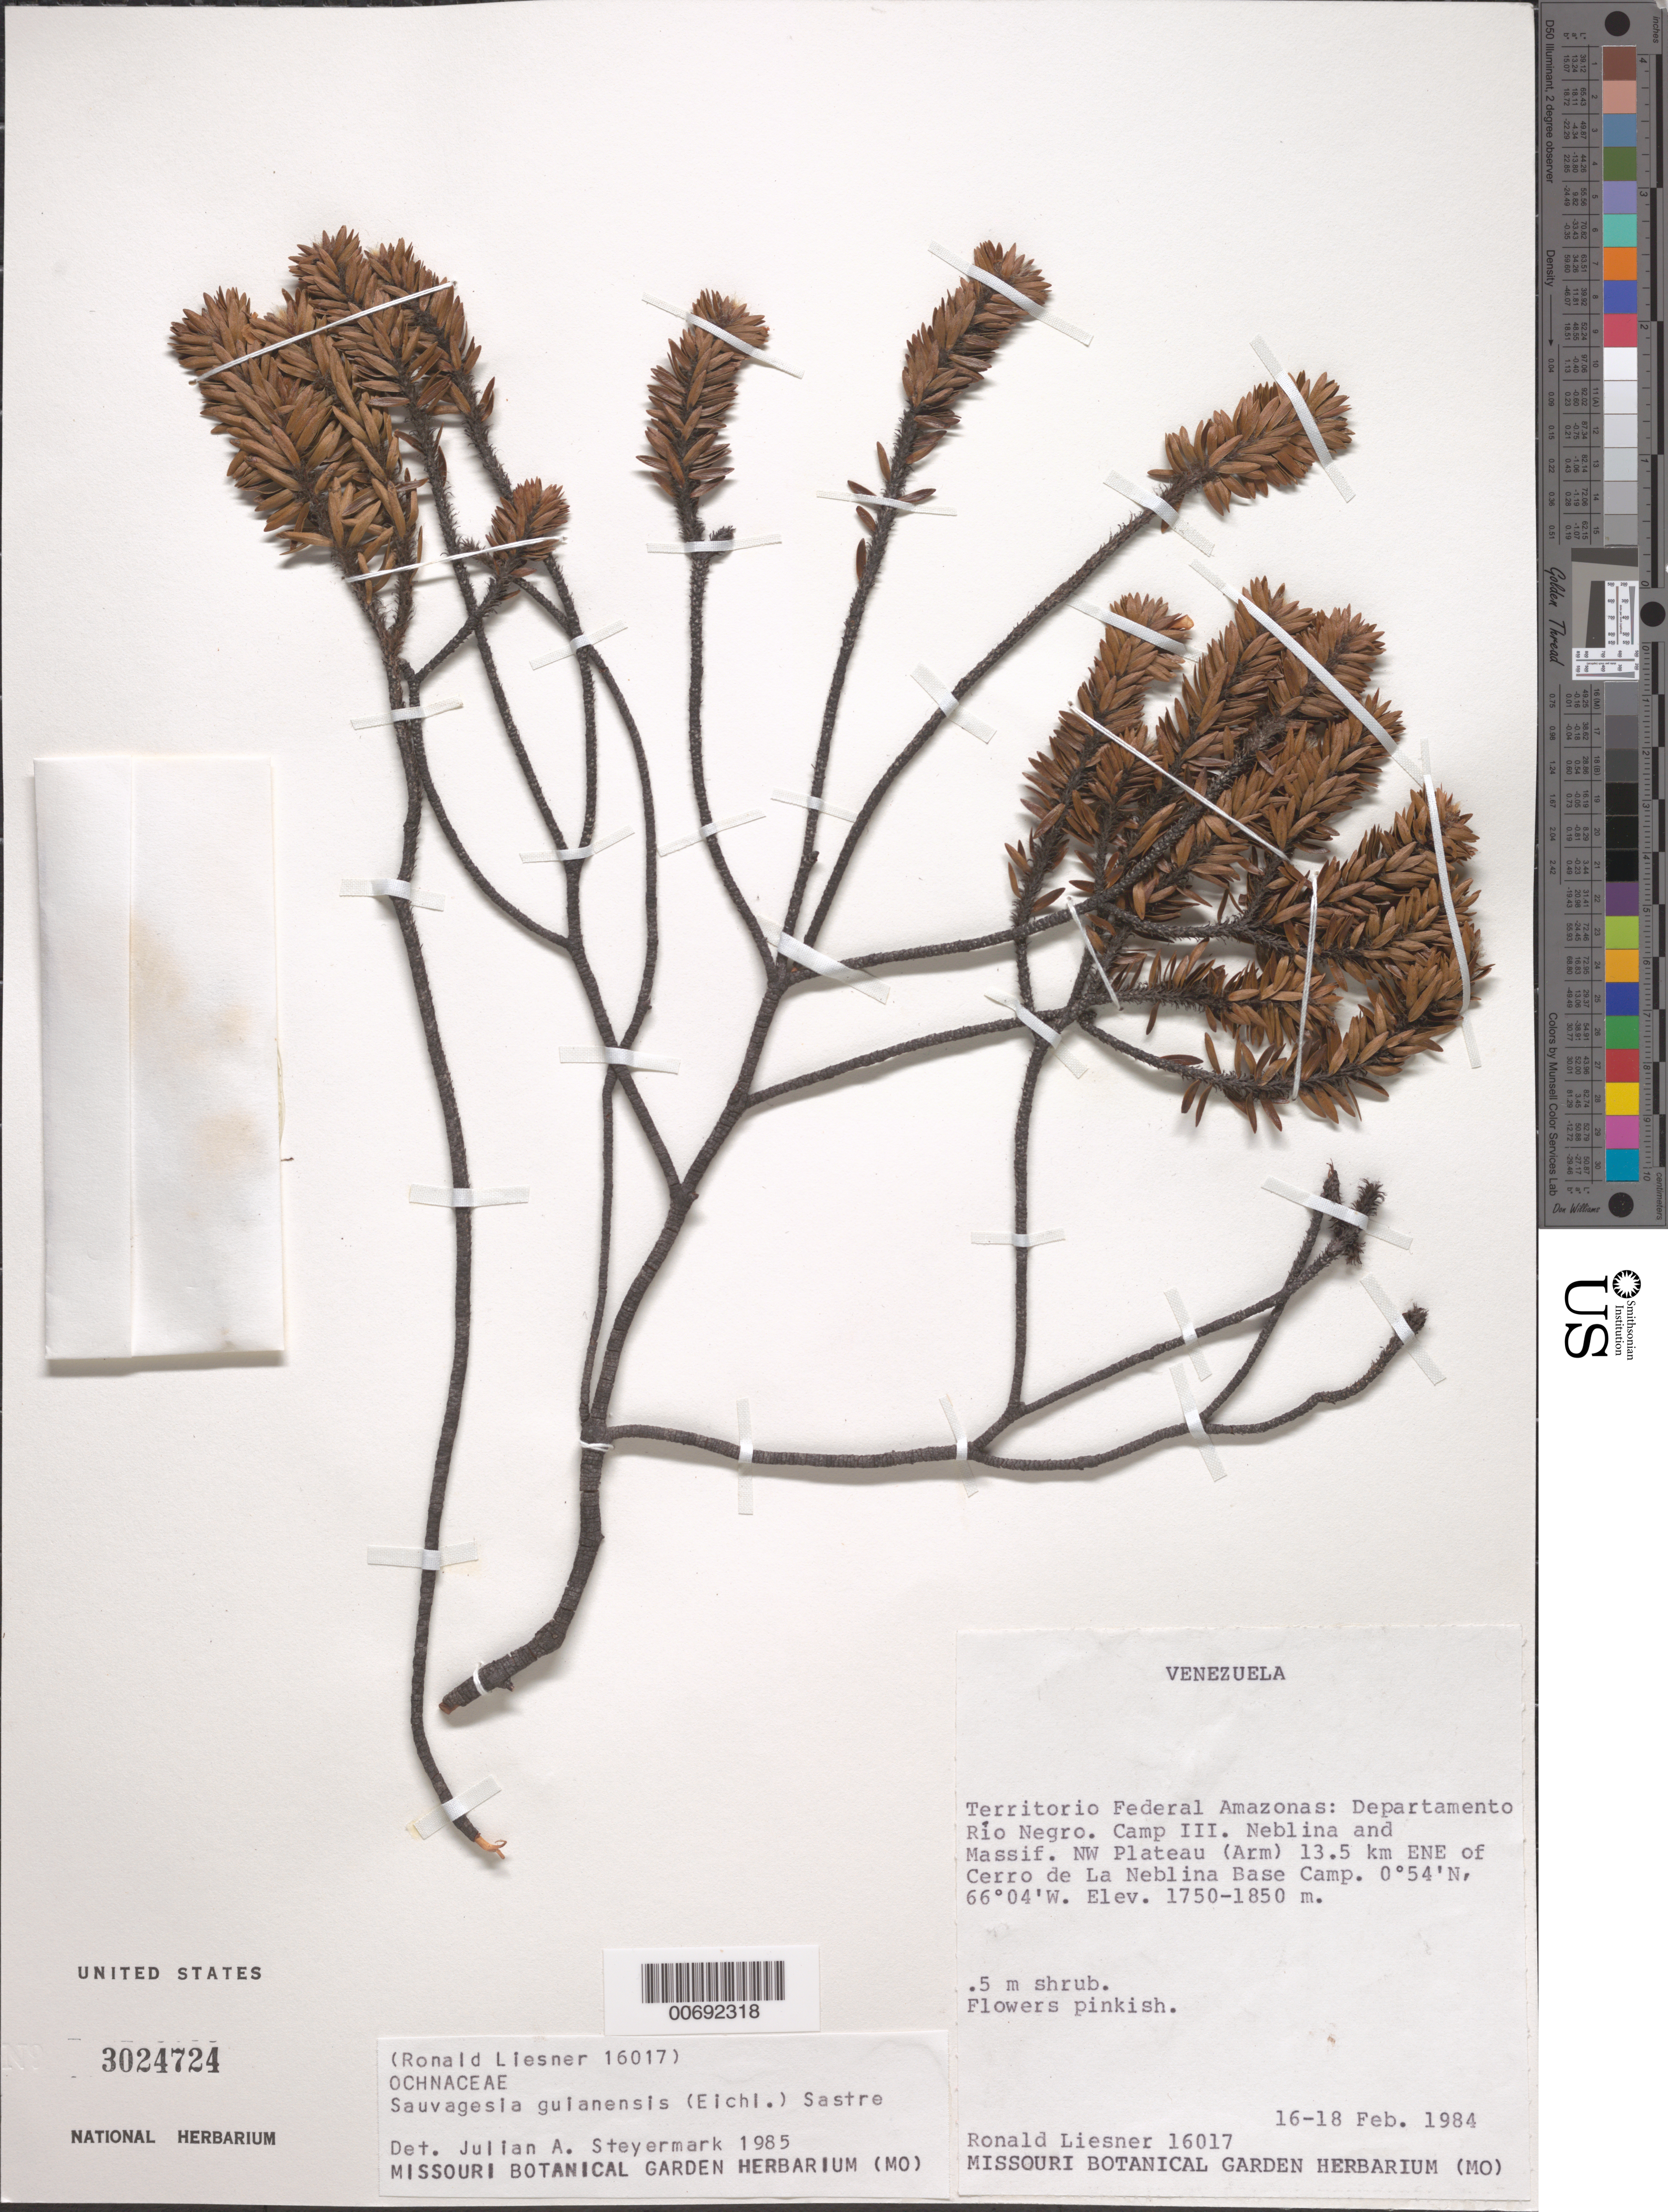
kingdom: Plantae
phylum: Tracheophyta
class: Magnoliopsida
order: Malpighiales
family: Ochnaceae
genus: Sauvagesia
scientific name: Sauvagesia guianensis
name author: (Eichler) Sastre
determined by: Steyermark, Julian A., (VEN)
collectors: R. L. Liesner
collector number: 16017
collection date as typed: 16-Feb-84 to 18-Feb-84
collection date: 1984-02-16/1984-02-18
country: Venezuela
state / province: Amazonas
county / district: Río Negro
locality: Cerro de La Neblina Base Camp, Camp III, Neblina & Massif, NW Plateau, 13.5 km ENE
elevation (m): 1750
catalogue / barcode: US 3024724